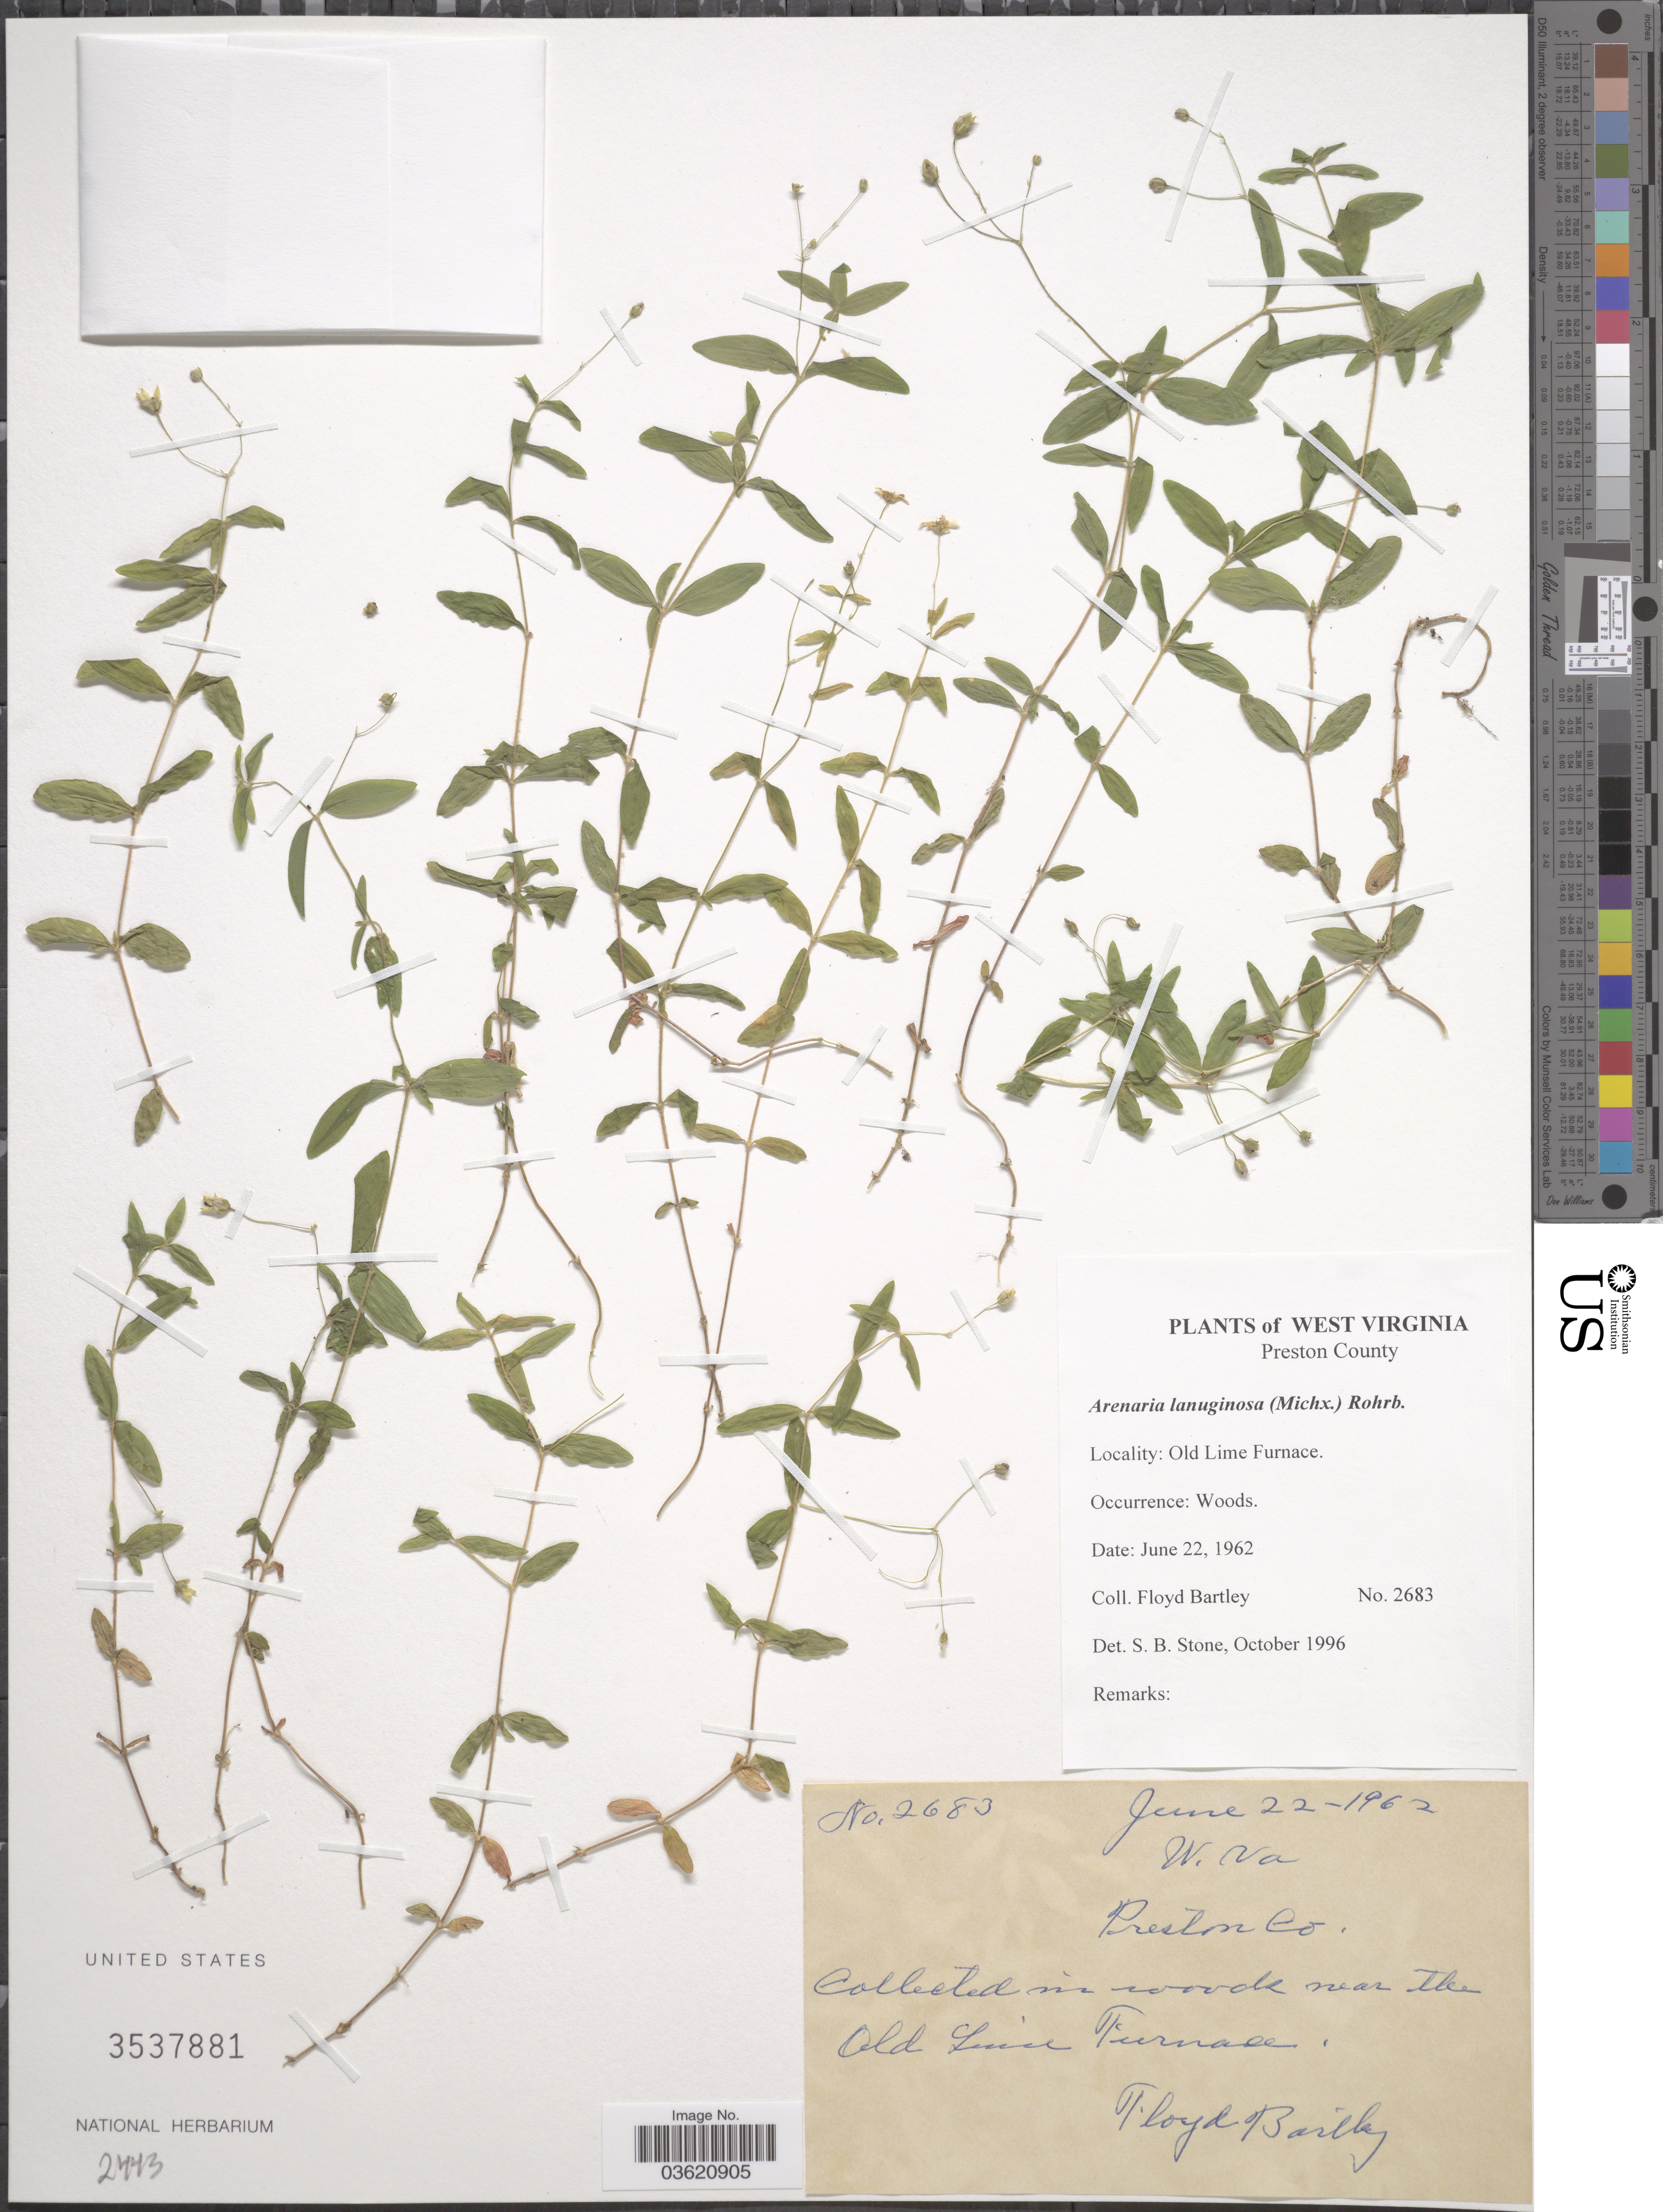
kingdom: Plantae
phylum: Tracheophyta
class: Magnoliopsida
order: Caryophyllales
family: Caryophyllaceae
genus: Arenaria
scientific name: Arenaria lanuginosa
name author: (Michx.) Rohrb.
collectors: F. Bartley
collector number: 2683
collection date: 1962-06-22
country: United States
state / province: West Virginia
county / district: Preston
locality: Preston County. Near the Old Lime Furnace.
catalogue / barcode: US 3537881